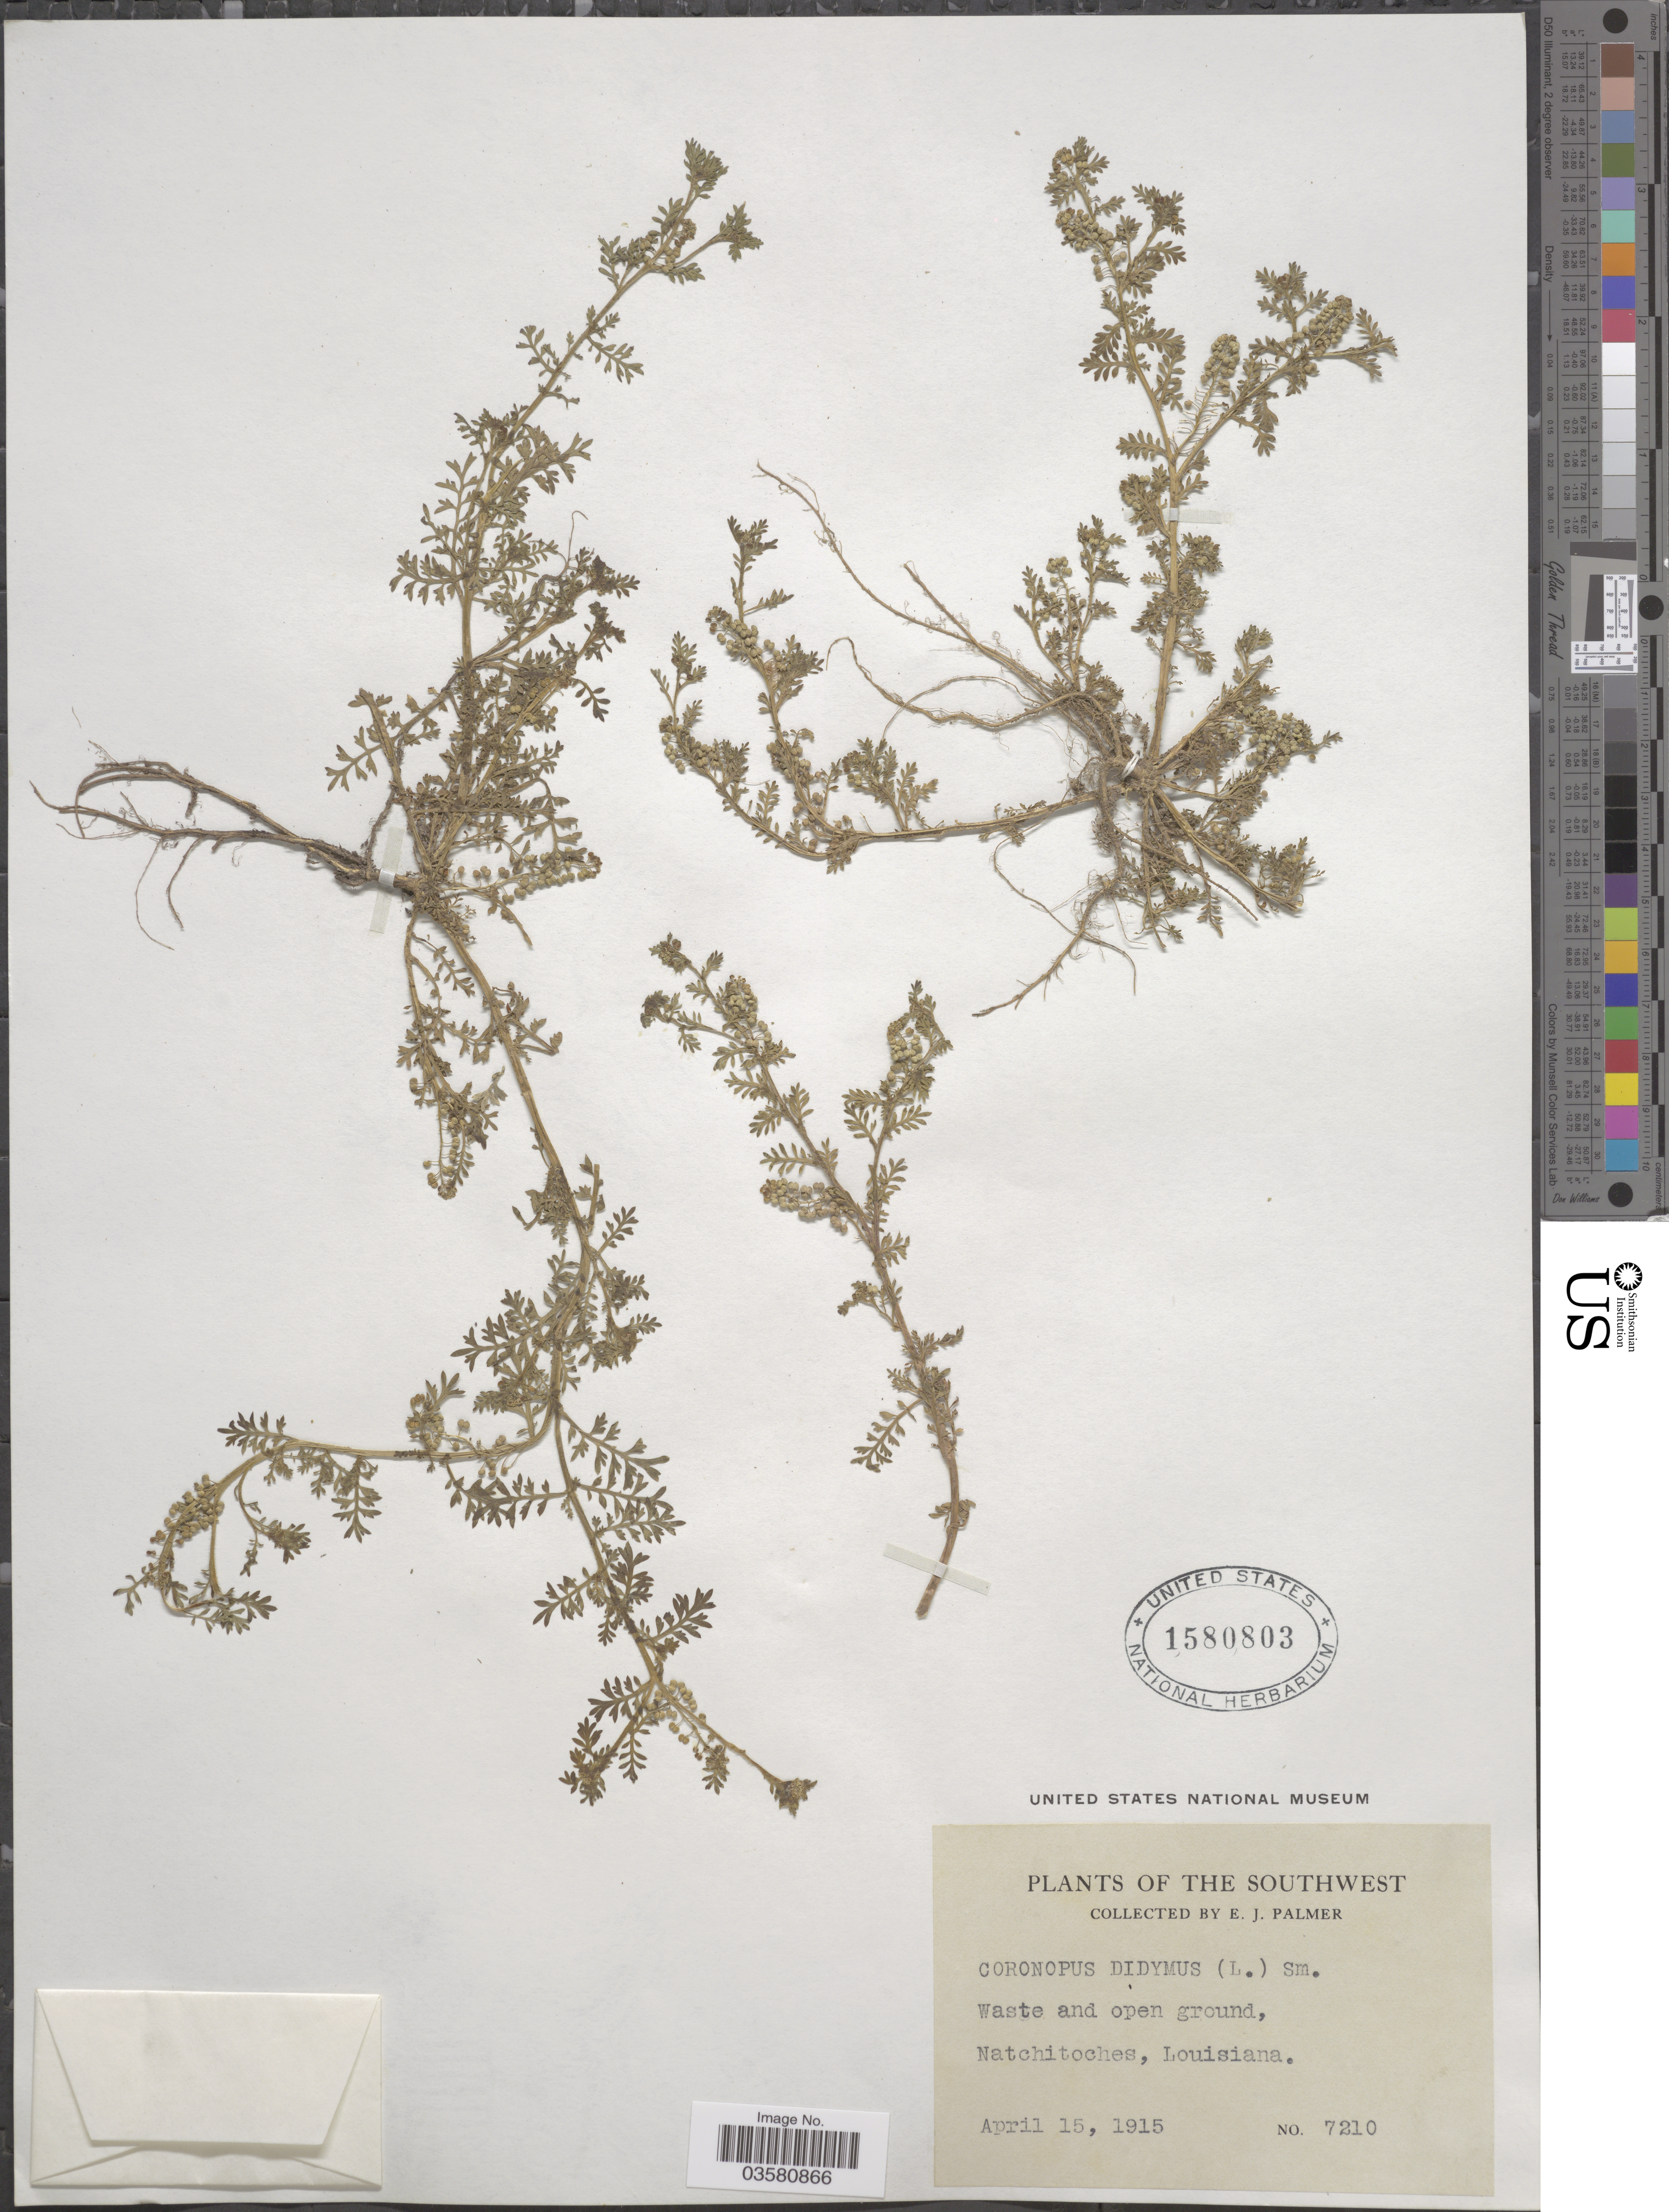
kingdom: Plantae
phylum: Tracheophyta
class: Magnoliopsida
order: Brassicales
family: Brassicaceae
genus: Lepidium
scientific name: Lepidium didymum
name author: L.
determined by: Strong, M. T., (US), Smithsonian Institution - National Museum of Natural History (UNITED STATES)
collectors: E. J. Palmer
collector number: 7210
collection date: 1915-04-15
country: United States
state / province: Louisiana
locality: The Southwest. Natchitoches.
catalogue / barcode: US 1580803